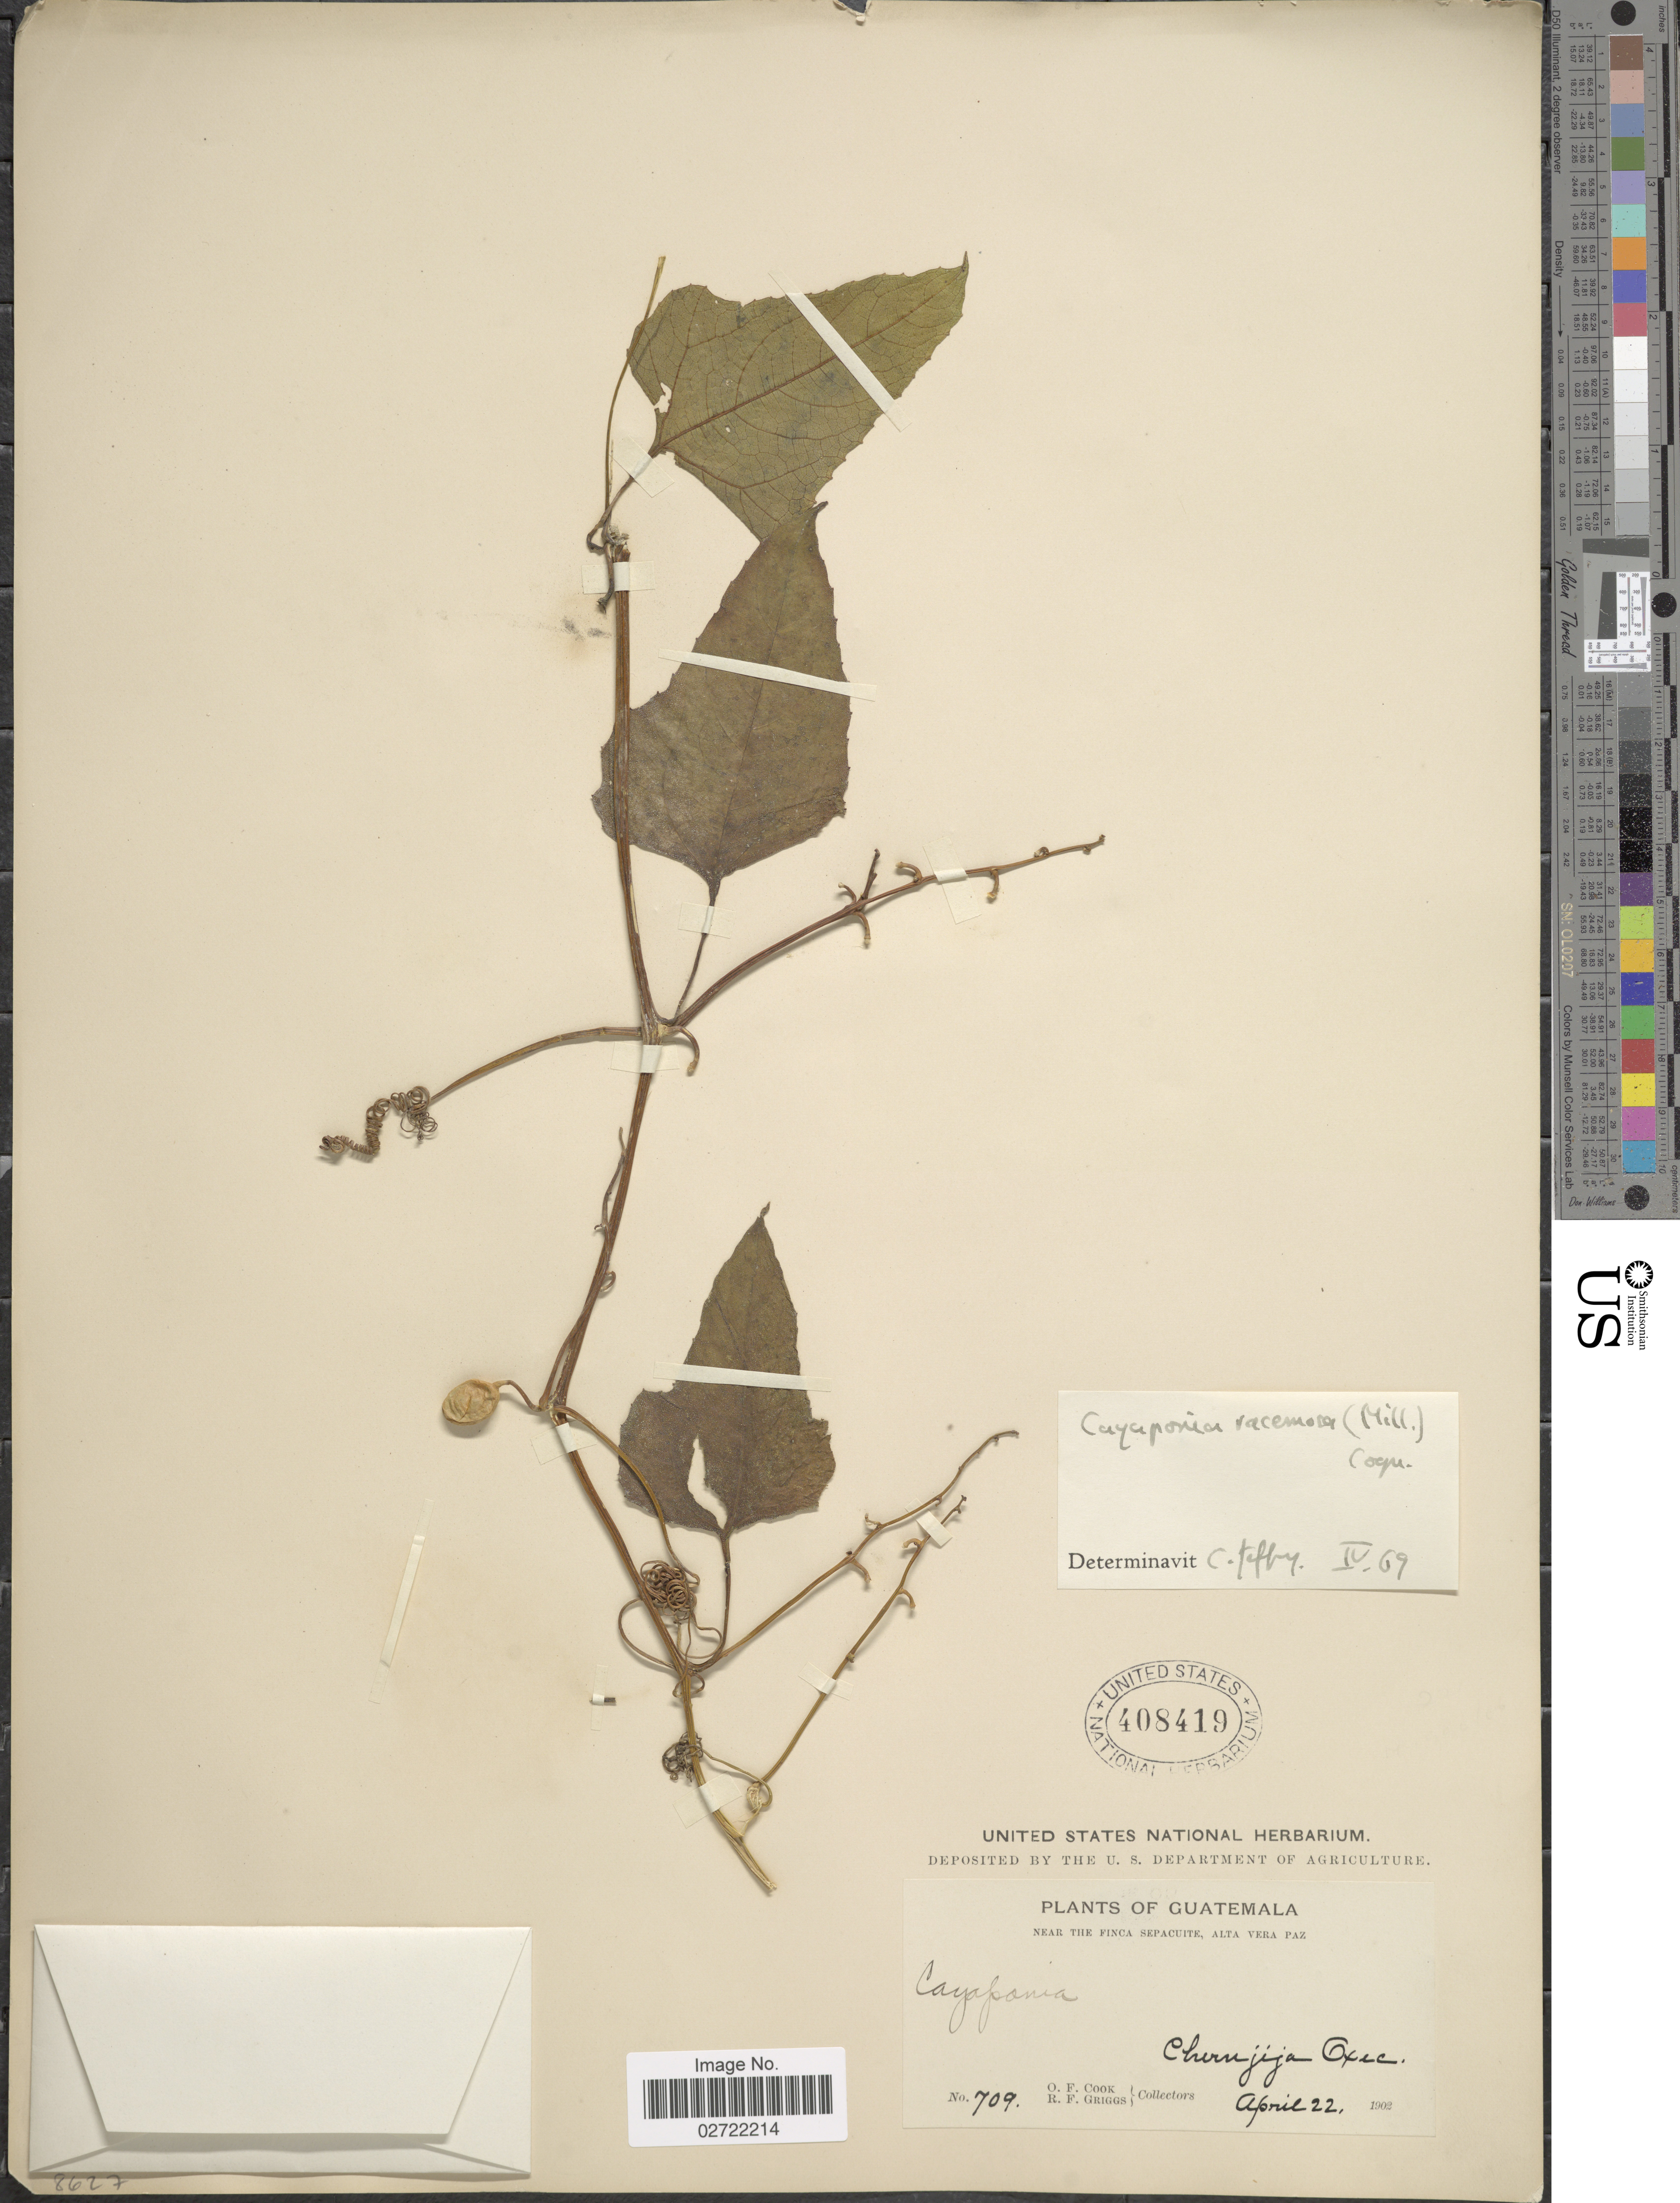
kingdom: Plantae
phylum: Tracheophyta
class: Magnoliopsida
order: Cucurbitales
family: Cucurbitaceae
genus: Cayaponia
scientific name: Cayaponia racemosa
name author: (Mill.) Cogn.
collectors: O. F. Cook & R. F. Griggs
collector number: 709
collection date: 1902-04-22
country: Guatemala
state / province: Alta Verapaz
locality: Near the Finca Sepacuite, Alta Vera Paz. Cherujija Oxec.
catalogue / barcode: US 408419